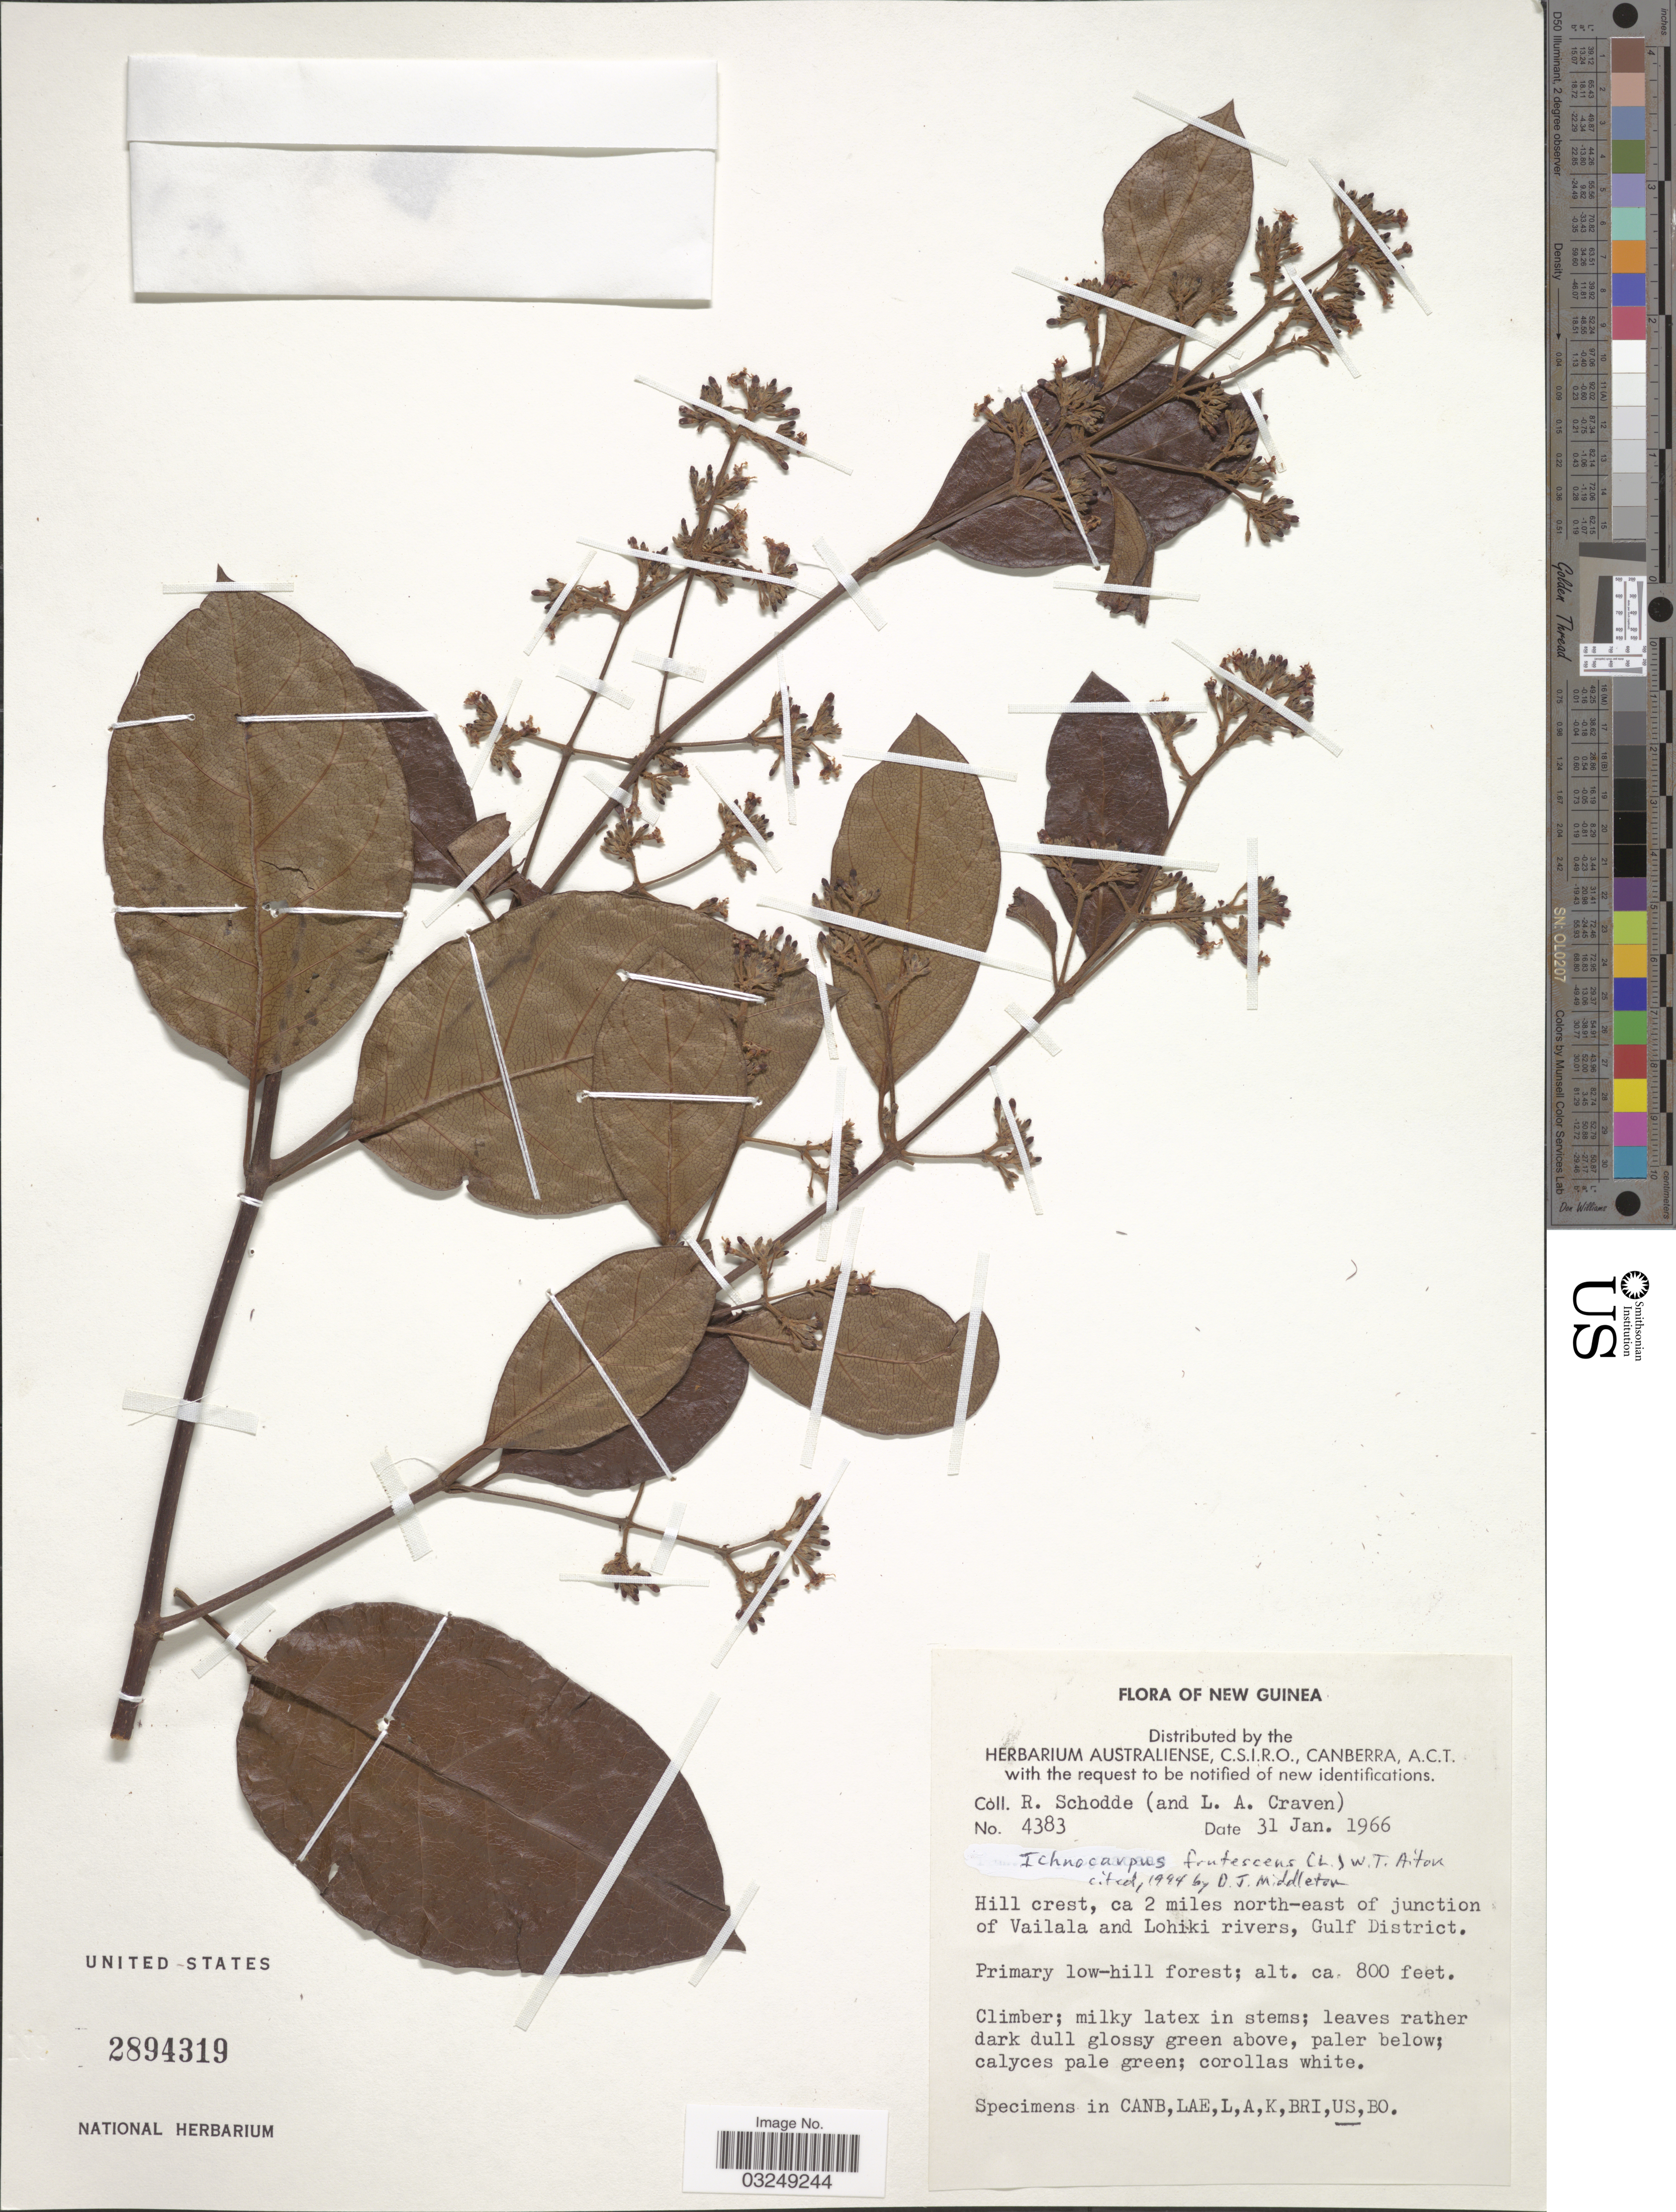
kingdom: Plantae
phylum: Tracheophyta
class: Magnoliopsida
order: Gentianales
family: Apocynaceae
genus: Ichnocarpus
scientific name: Ichnocarpus frutescens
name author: (L.) W.T. Aiton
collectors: R. Schodde & L. A. Craven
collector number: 4383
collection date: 1966-01-31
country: Papua New Guinea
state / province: Gulf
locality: New Guinea. Hill crest, ca 2 miles north-east of junction of Vailala and Lohiki rivers, Gulf District.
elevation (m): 244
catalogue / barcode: US 2894319